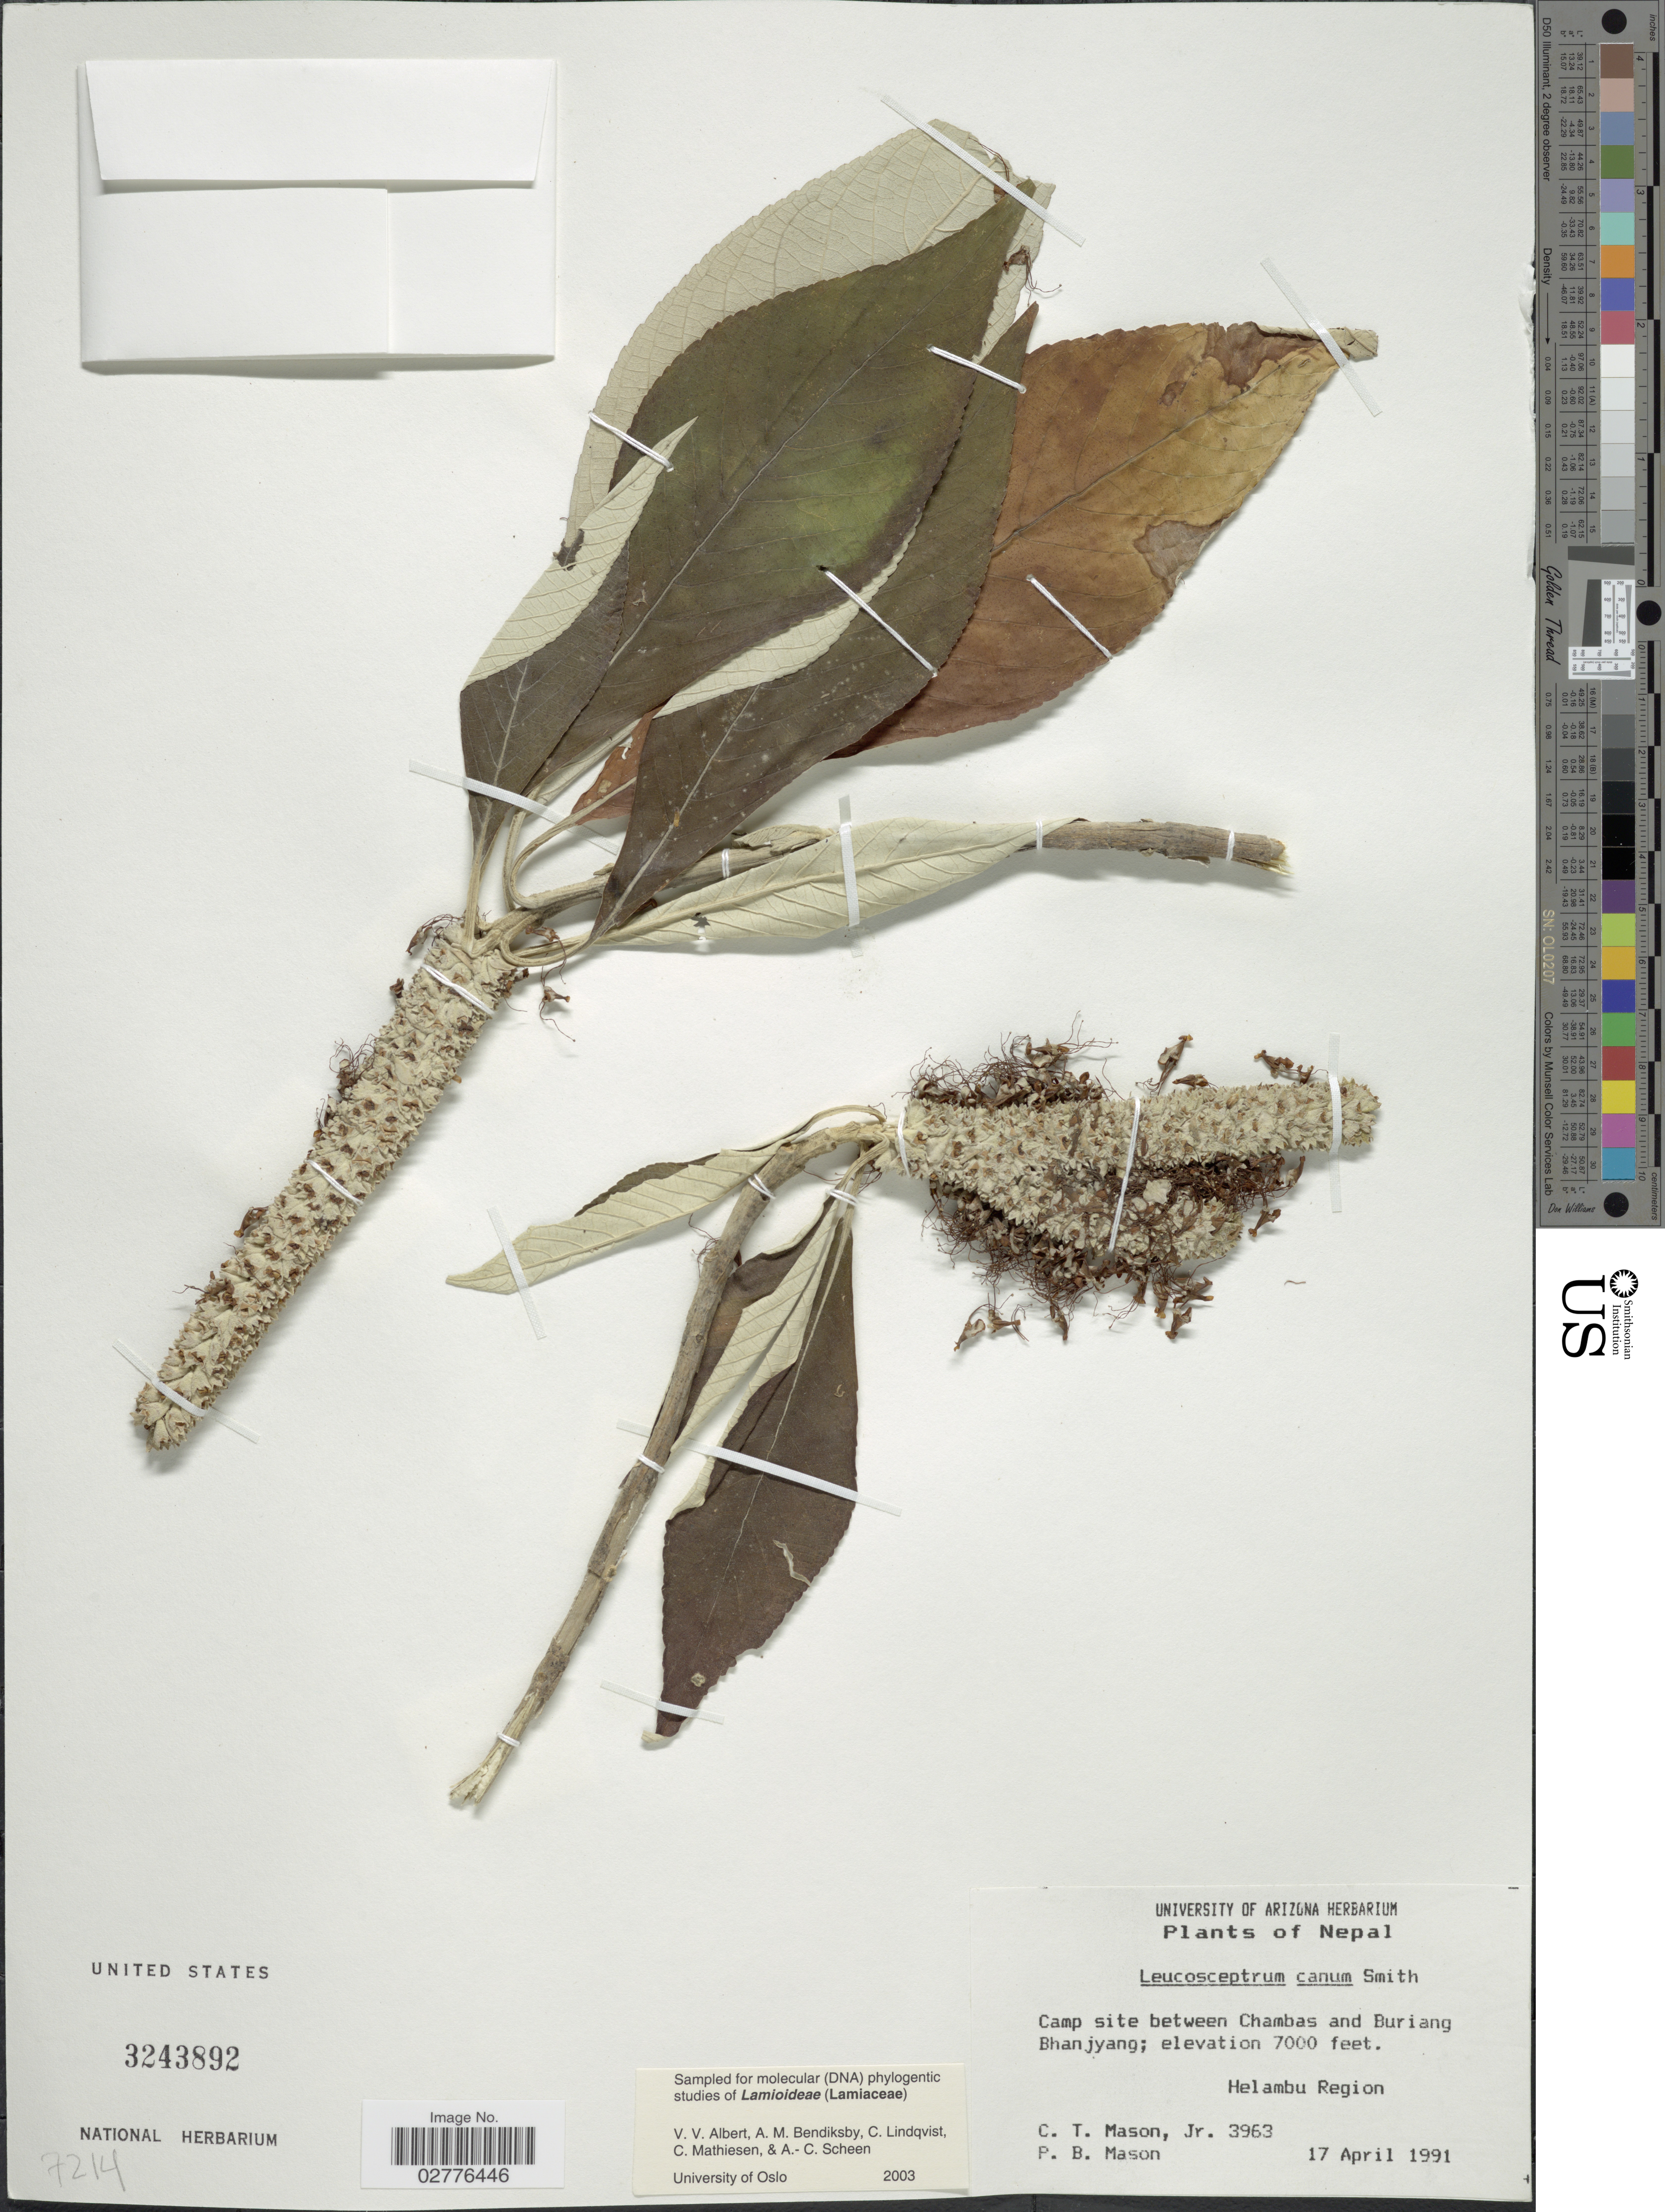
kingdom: Plantae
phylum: Tracheophyta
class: Magnoliopsida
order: Lamiales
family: Lamiaceae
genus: Leucosceptrum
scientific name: Leucosceptrum canum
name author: Sm.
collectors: C. Mason Jr. & P. Mason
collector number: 3963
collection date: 1991-04-17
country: Nepal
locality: Camp site between Chambas and Buriang Bhanjyang. Helambu Region.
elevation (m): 2134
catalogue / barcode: US 3243892